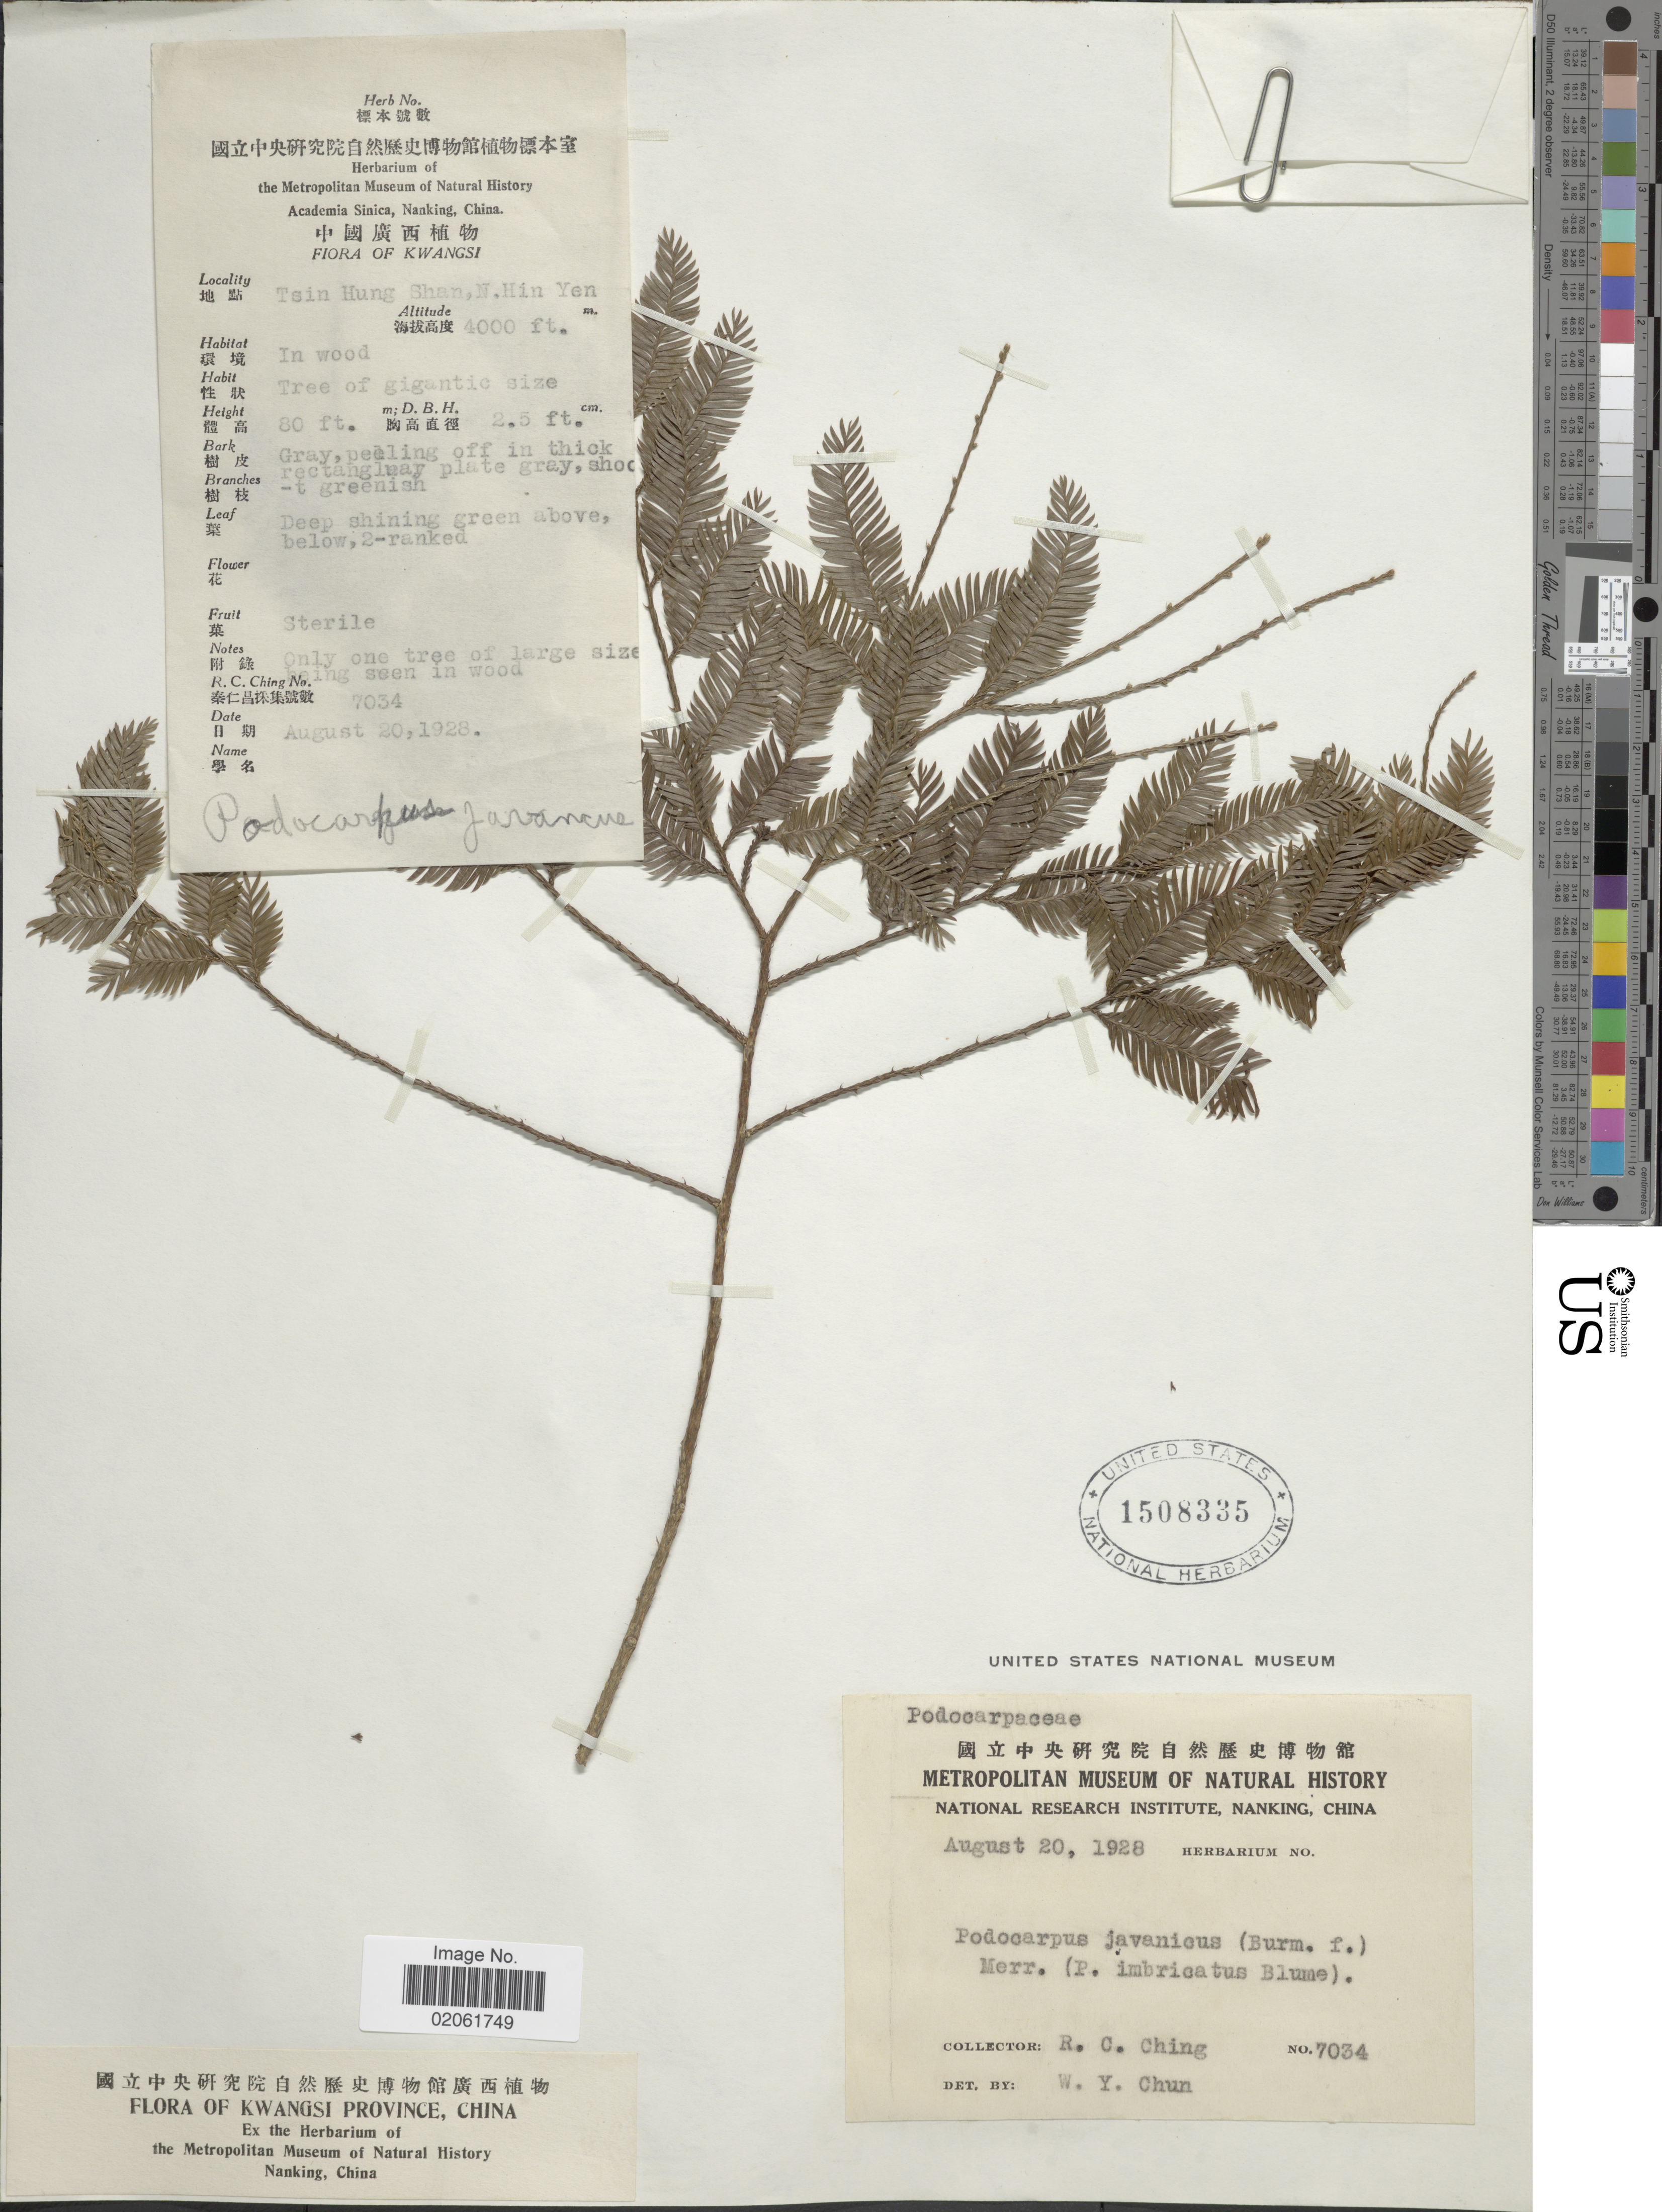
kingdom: Plantae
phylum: Tracheophyta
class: Pinopsida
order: Pinales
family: Podocarpaceae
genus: Podocarpus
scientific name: Podocarpus imbricatus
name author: Blume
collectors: R. C. Ching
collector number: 7034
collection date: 1928-08-20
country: China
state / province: Guangxi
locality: Kwangsi Province, Tsin Hung Shan, N. Hin Yen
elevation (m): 1219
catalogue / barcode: US 1508335